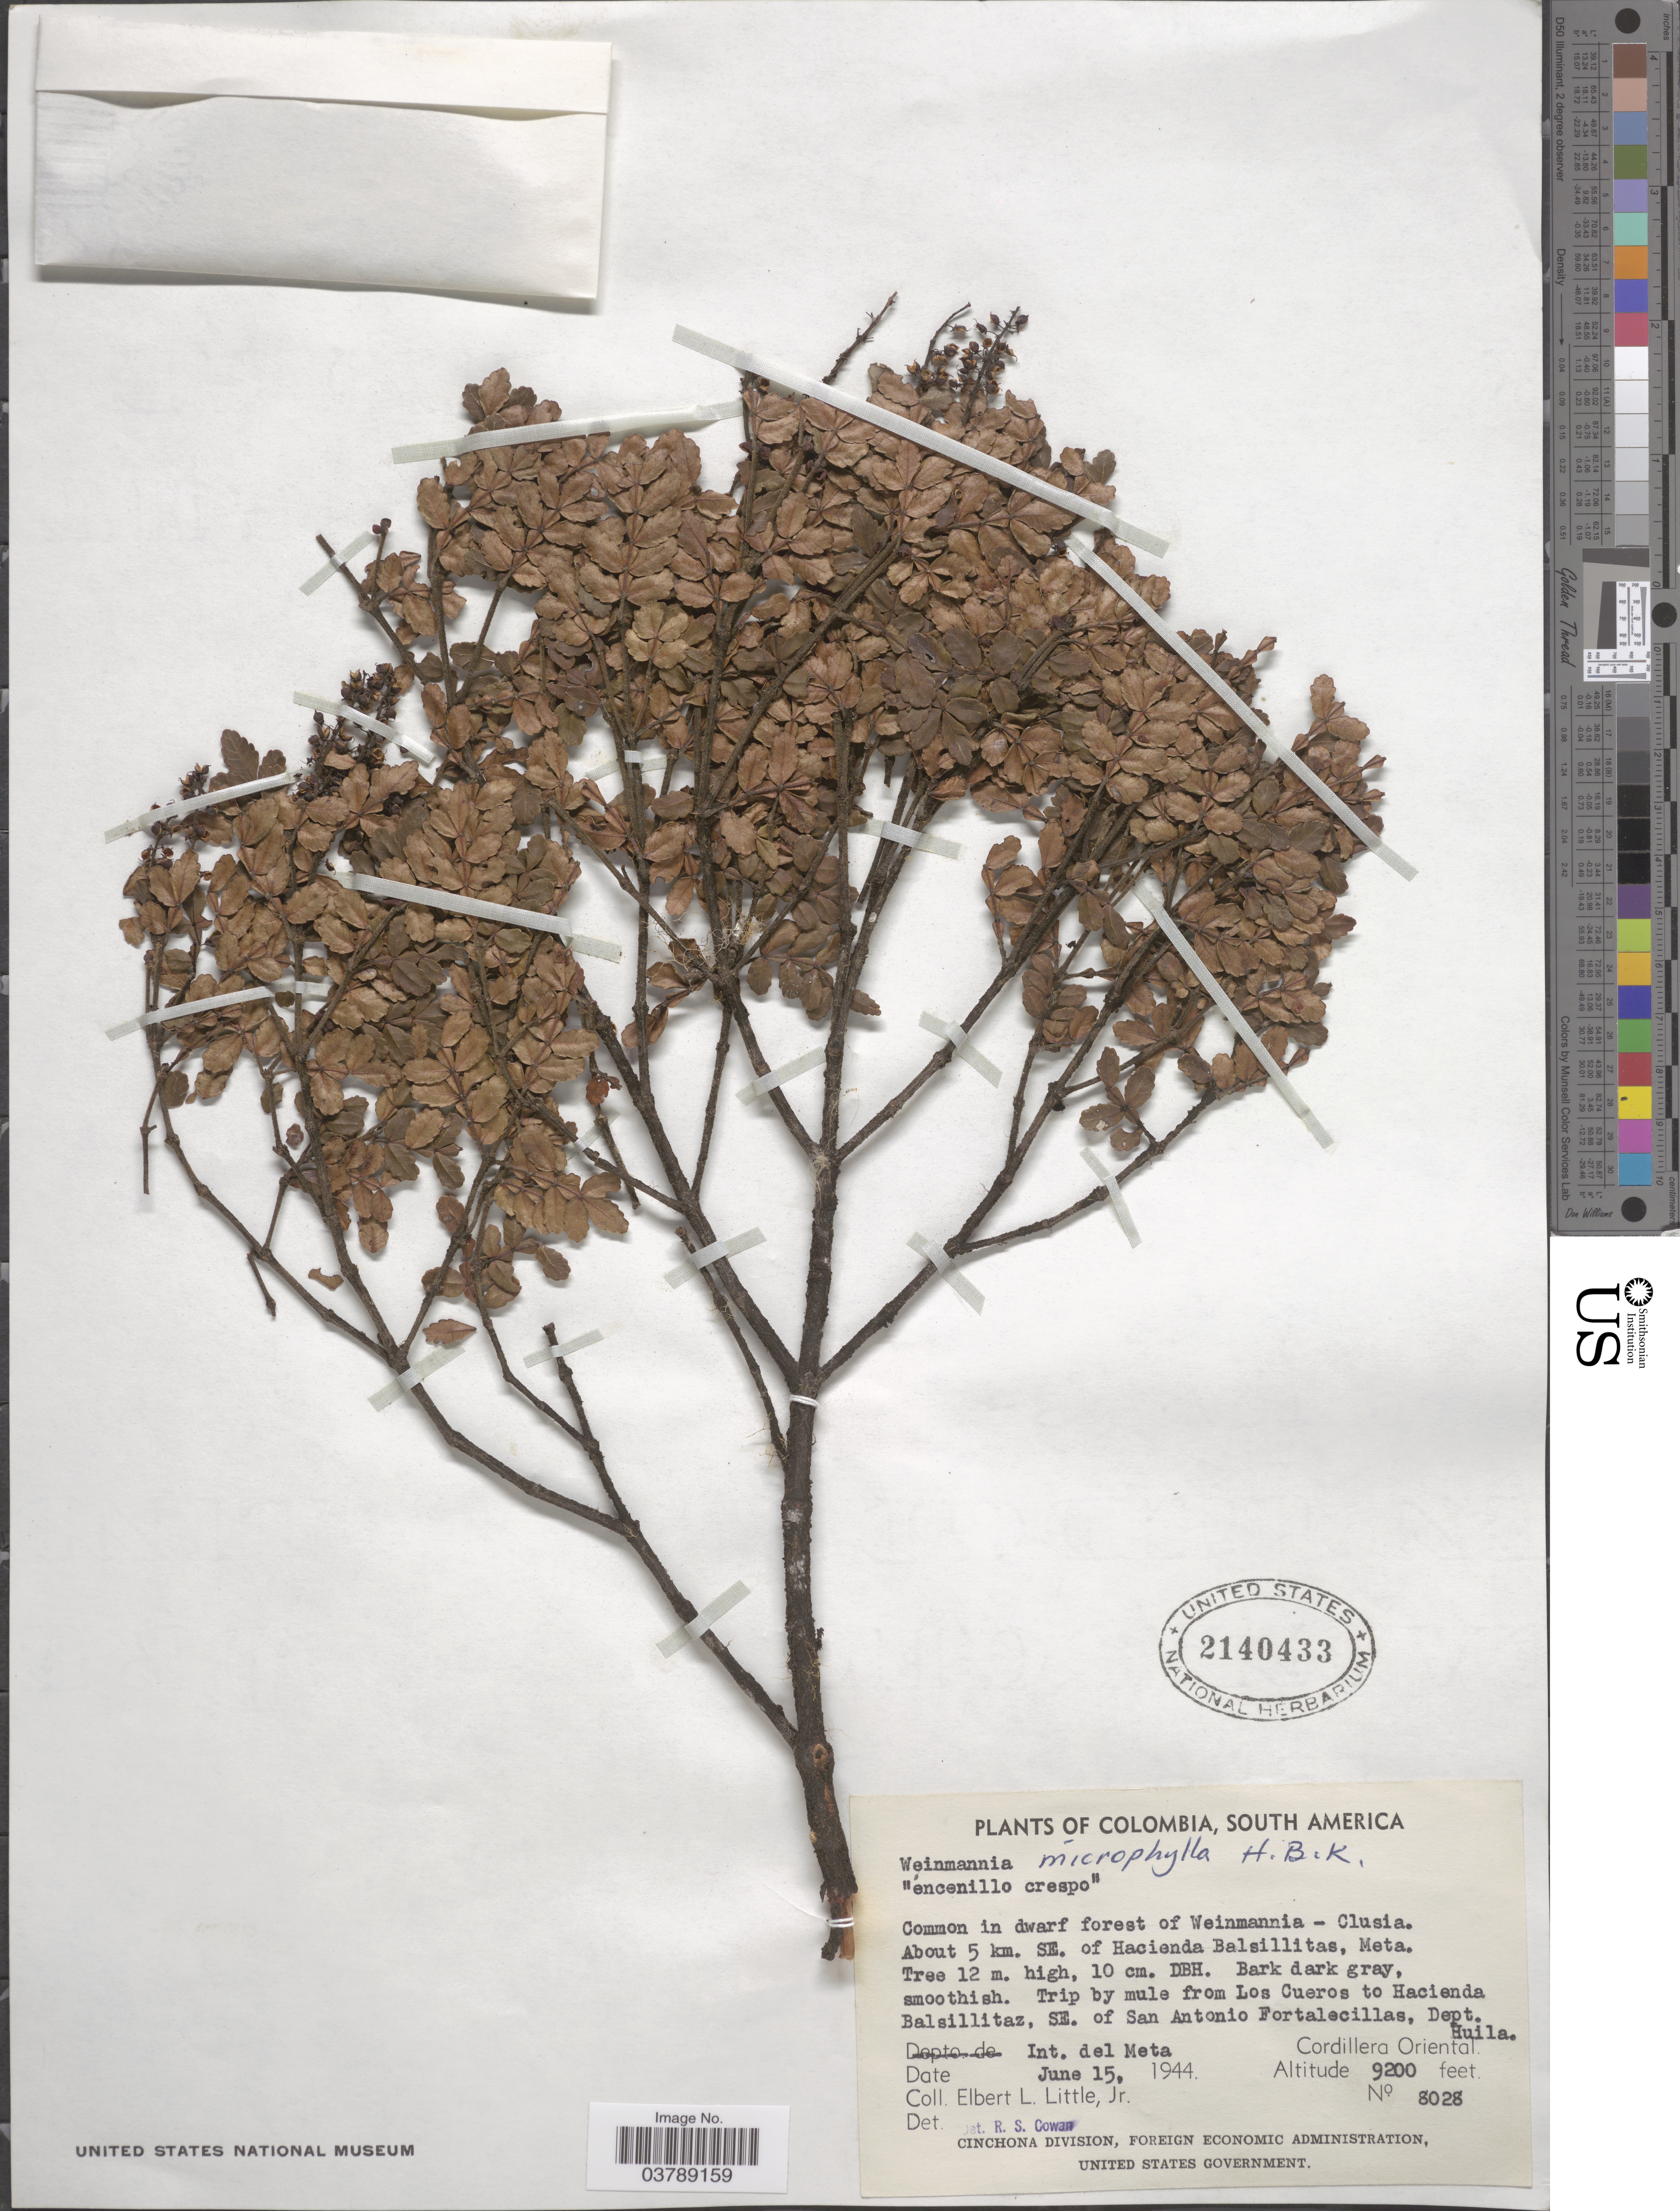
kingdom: Plantae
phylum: Tracheophyta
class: Magnoliopsida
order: Oxalidales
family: Cunoniaceae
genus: Weinmannia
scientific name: Weinmannia fagaroides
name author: Kunth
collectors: E. L. Little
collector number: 8028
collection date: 1944-06-15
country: Colombia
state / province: Huila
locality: About 5 km. SE. of Hacienda Balsillitas, Meta. Trip by mule from Los Cueros to Hacienda Balsillitaz, SE. of San Antonio Fortalecillas, Dept. Huila. Int. del Meta. Cordillera Oriental.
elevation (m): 2804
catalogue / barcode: US 2140433